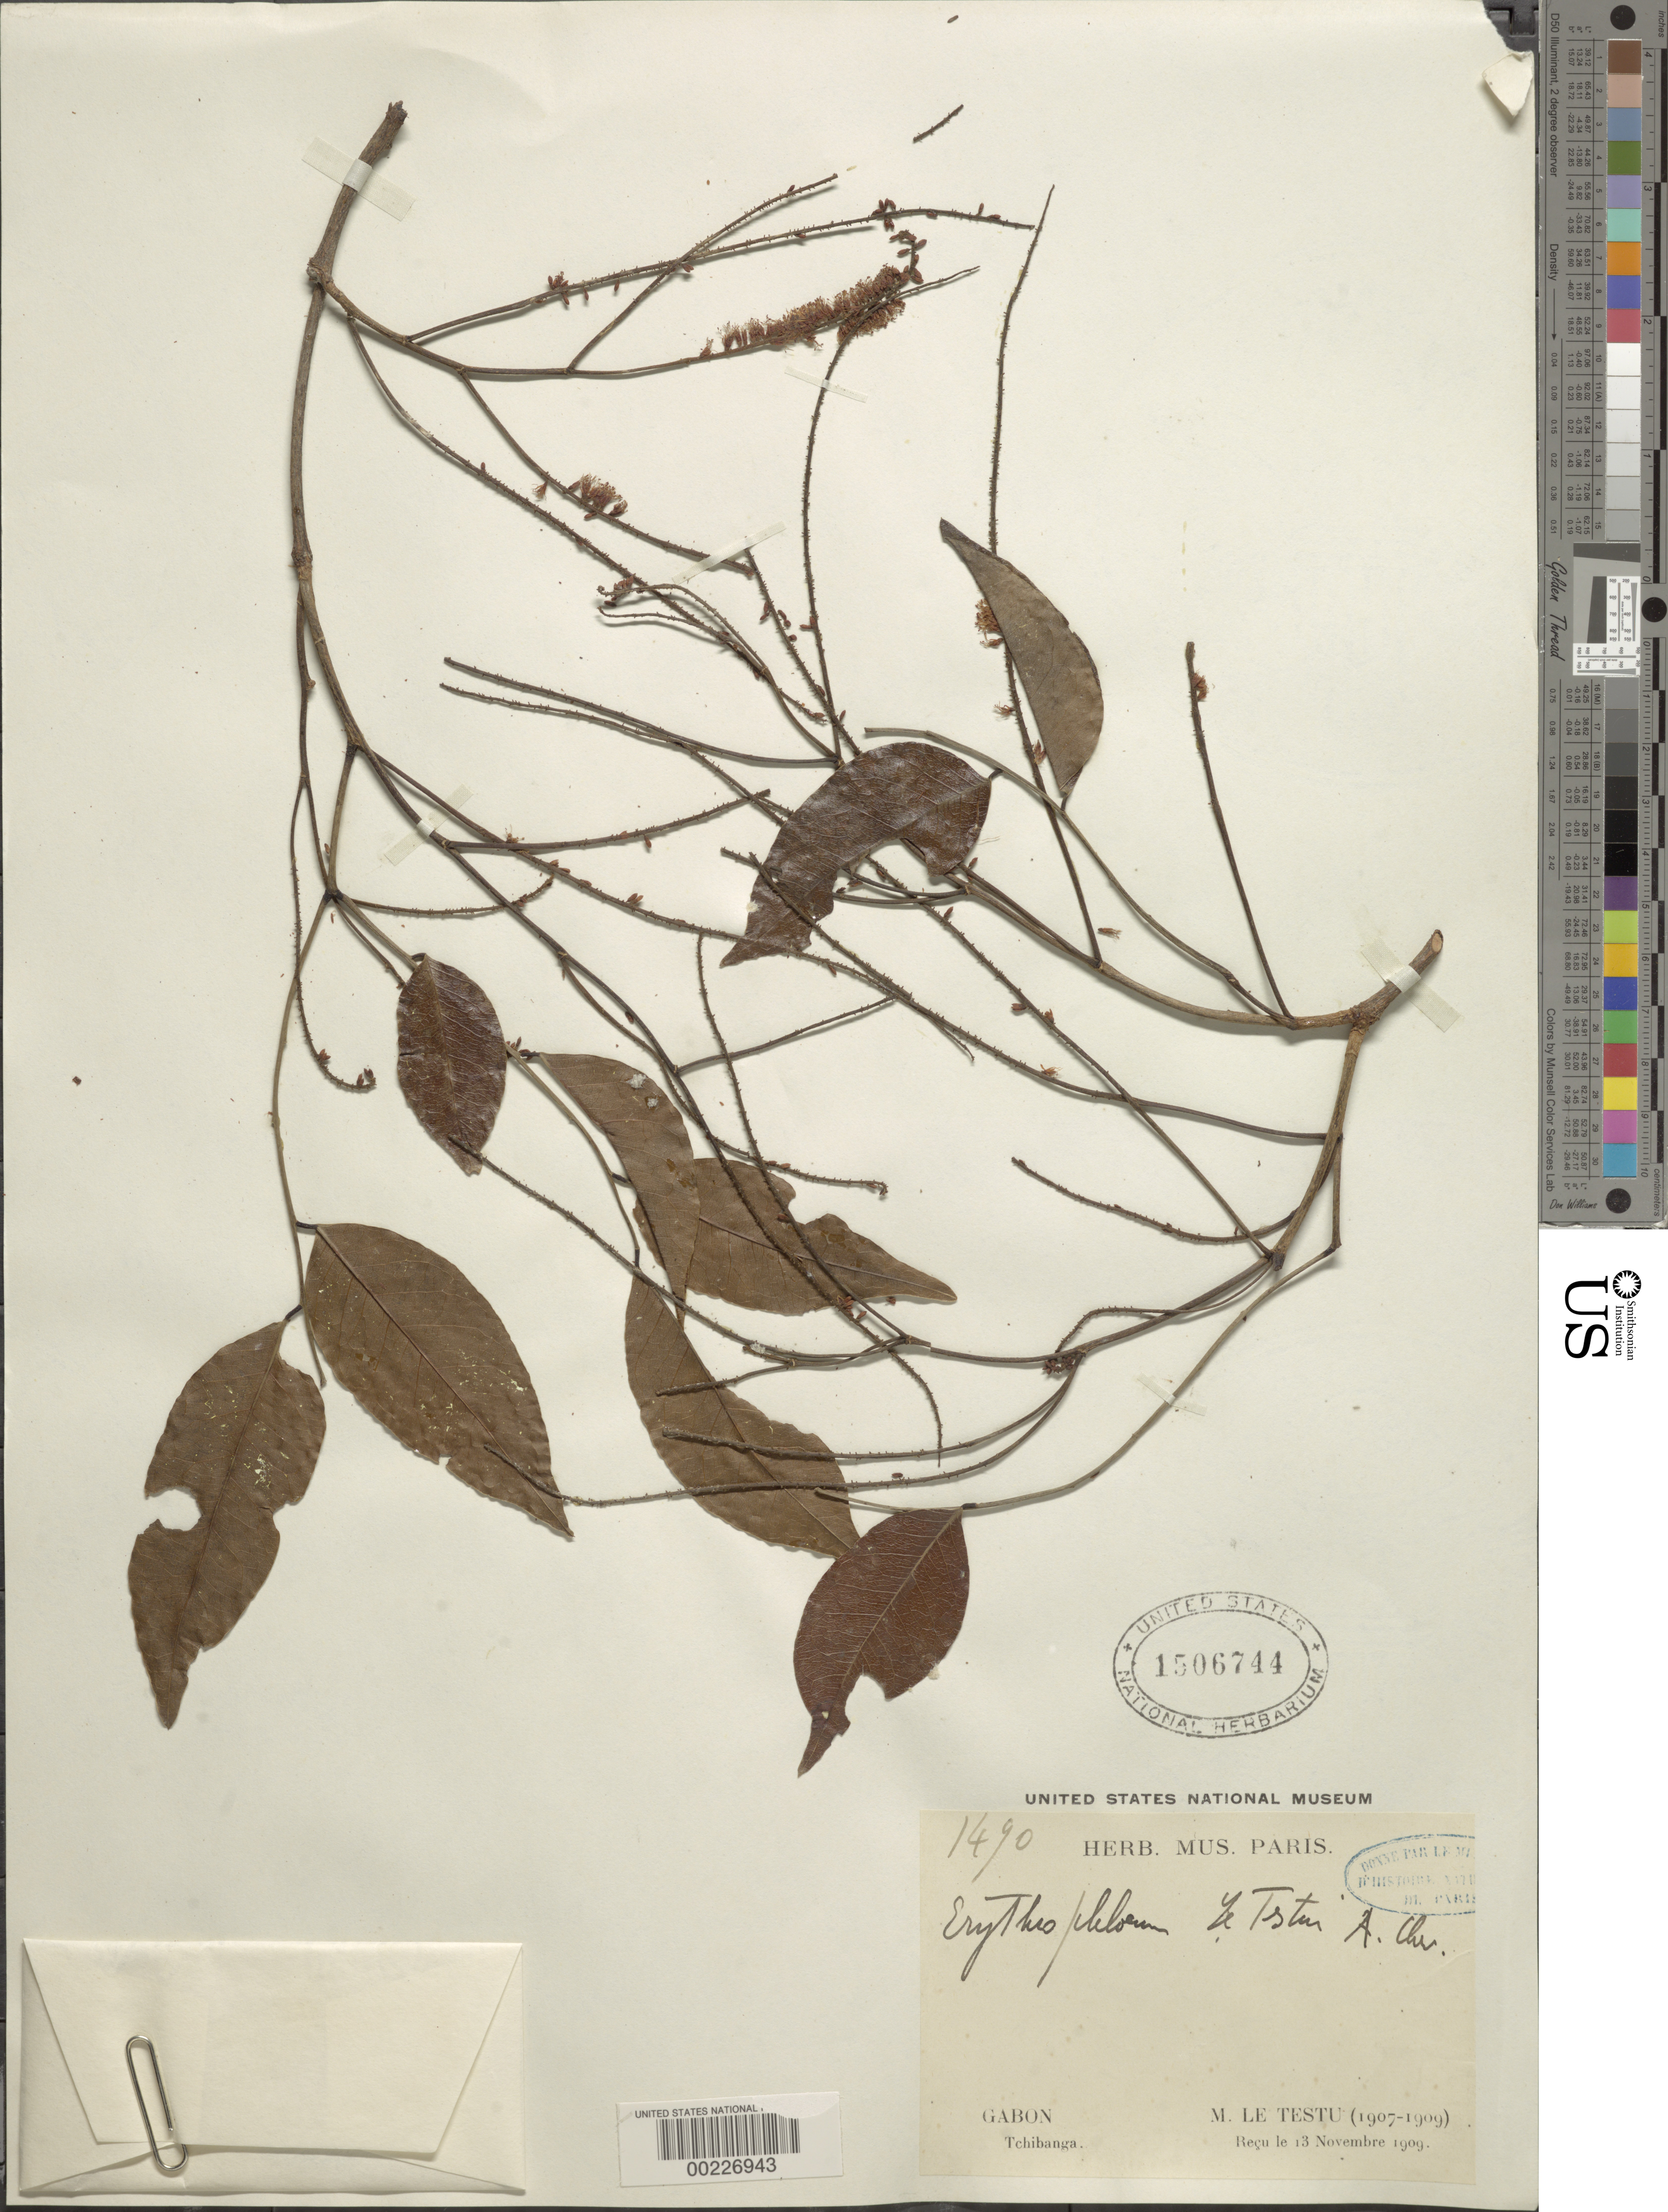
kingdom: Plantae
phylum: Tracheophyta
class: Magnoliopsida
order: Fabales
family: Fabaceae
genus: Erythrophleum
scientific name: Erythrophleum letestui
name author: A. Chev.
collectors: G. Le Testu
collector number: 1490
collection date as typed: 03 Nov 1909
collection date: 1909-11-03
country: Gabon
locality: Tchibanga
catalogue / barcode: US 1506744